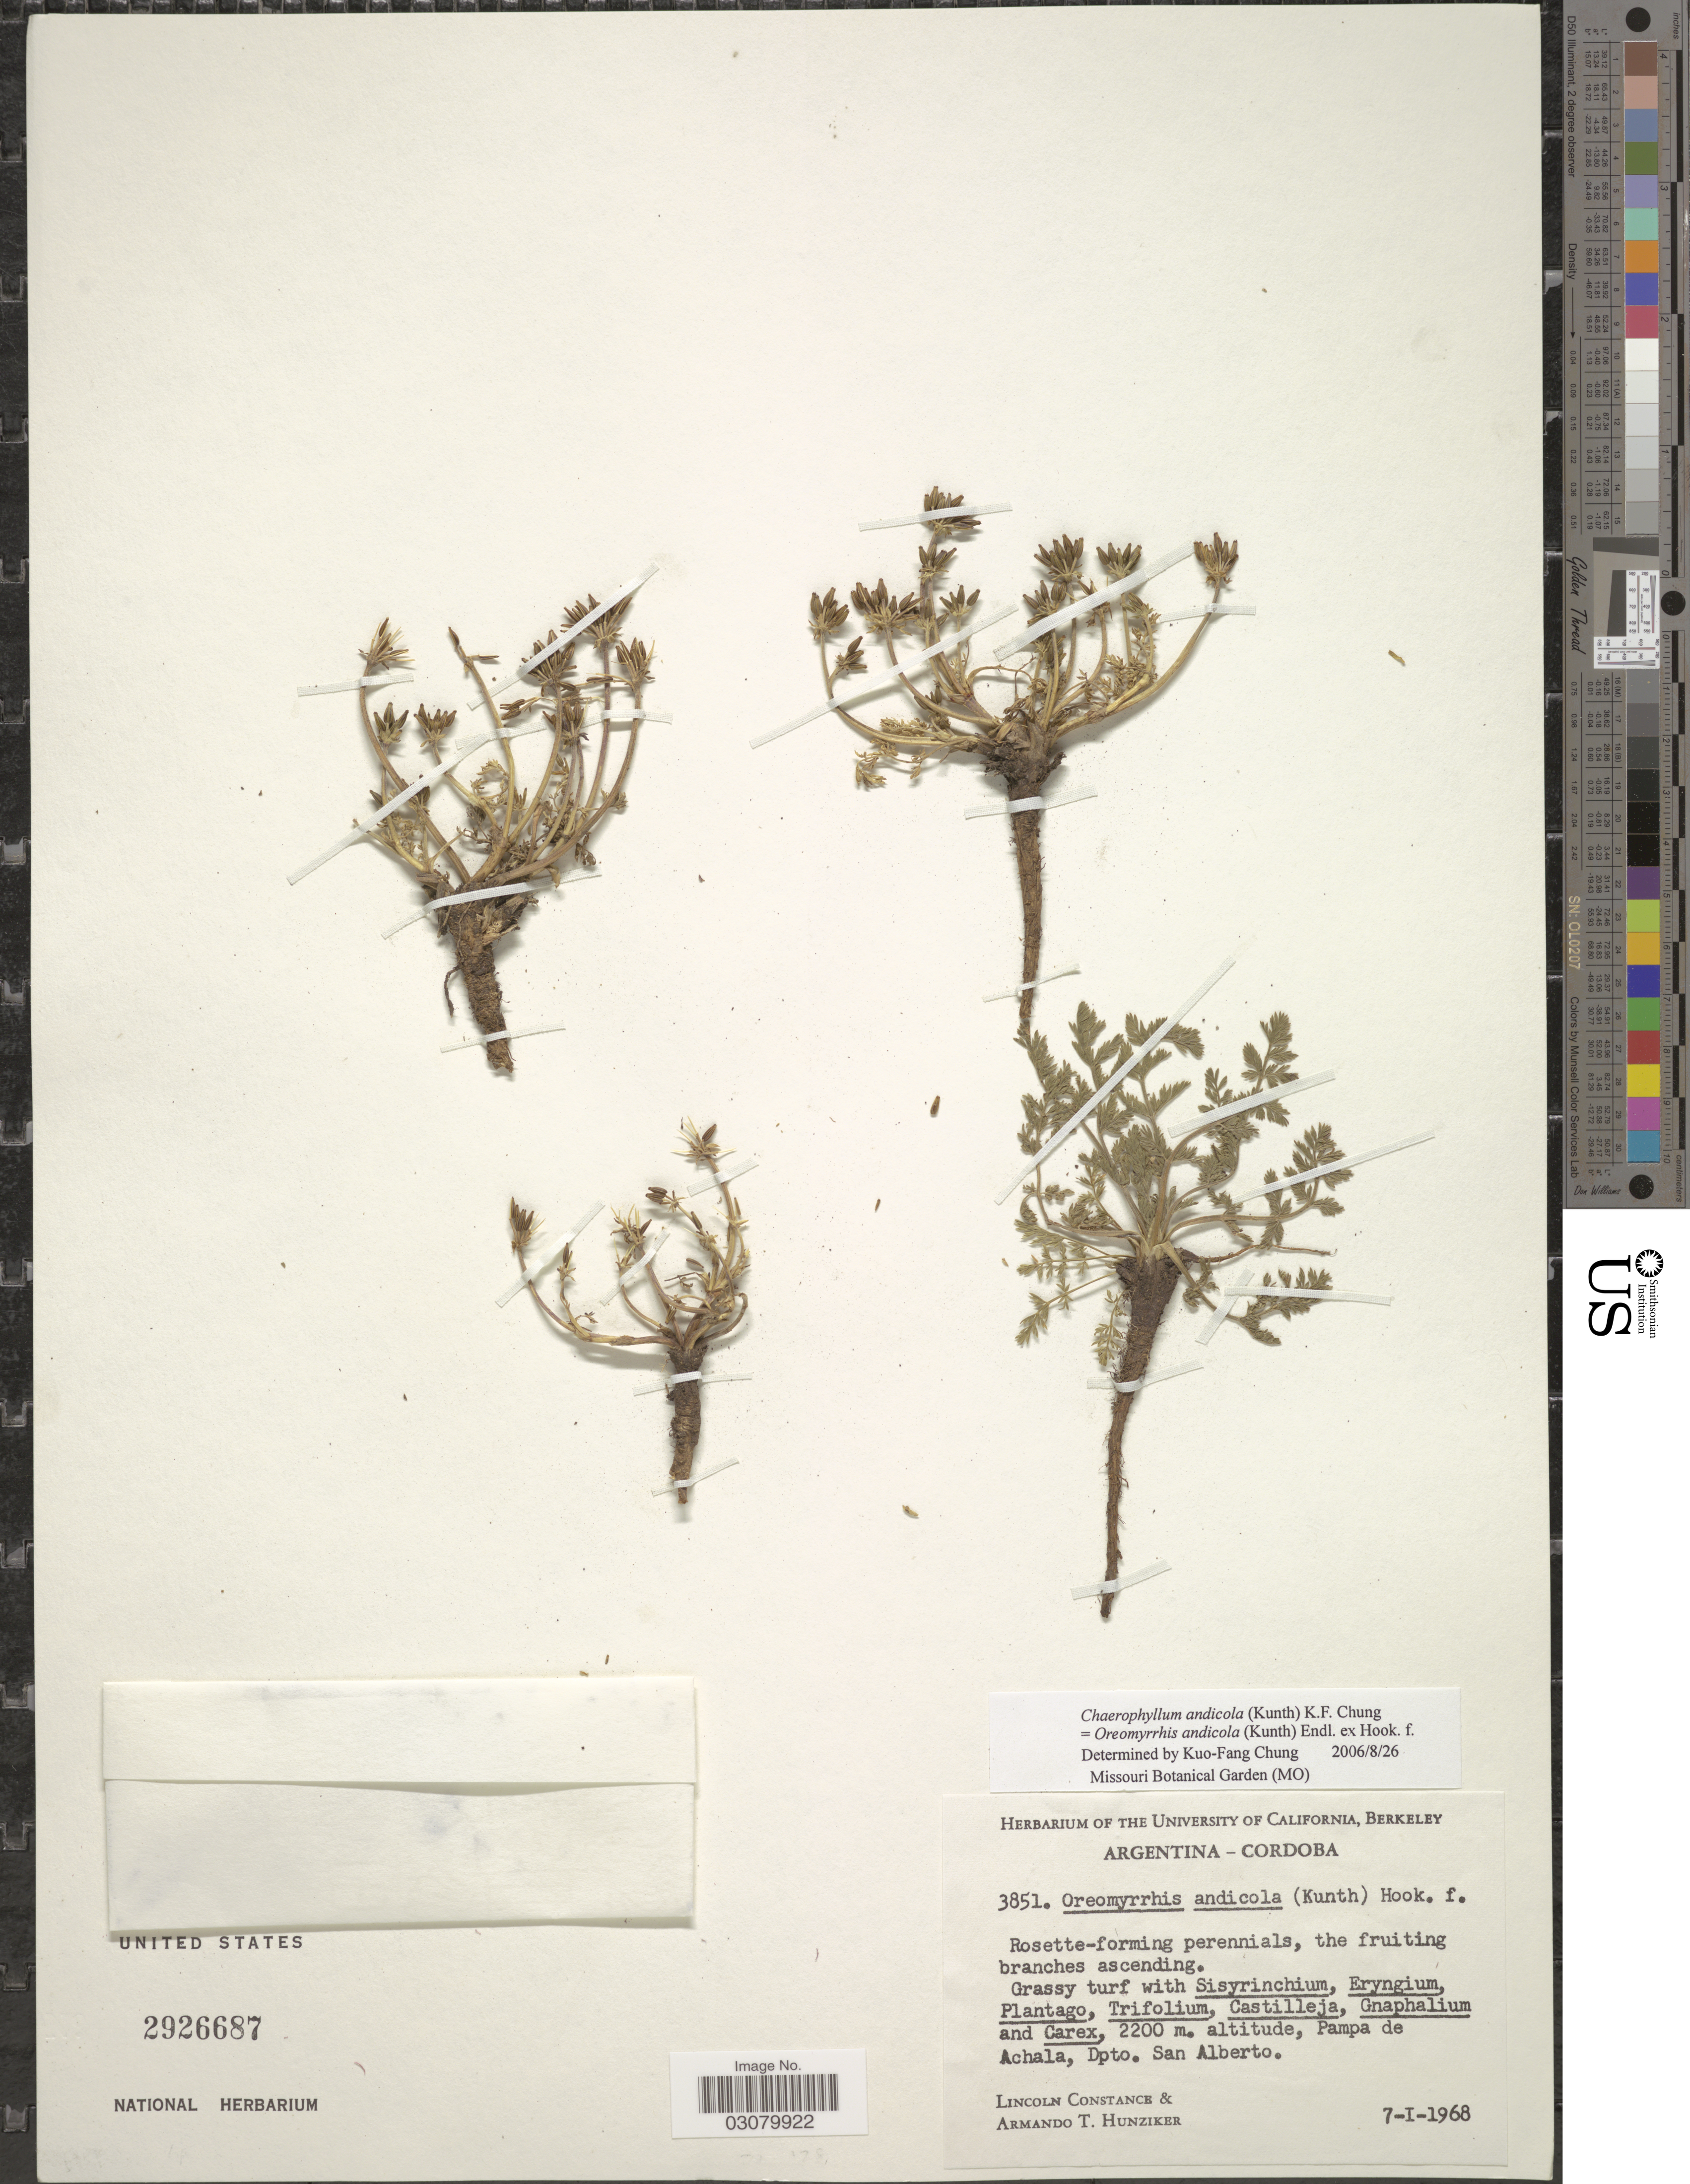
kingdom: Plantae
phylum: Tracheophyta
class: Magnoliopsida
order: Apiales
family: Apiaceae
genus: Oreomyrrhis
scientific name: Oreomyrrhis andicola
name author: (Kunth) Endl. ex Hook. f.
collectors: L. Constance & A. T. Hunziker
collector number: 3851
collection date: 1968-01-07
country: Argentina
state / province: Cordoba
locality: Pampa de Achala, Dpto. San Alberto.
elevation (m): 2200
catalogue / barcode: US 2926687